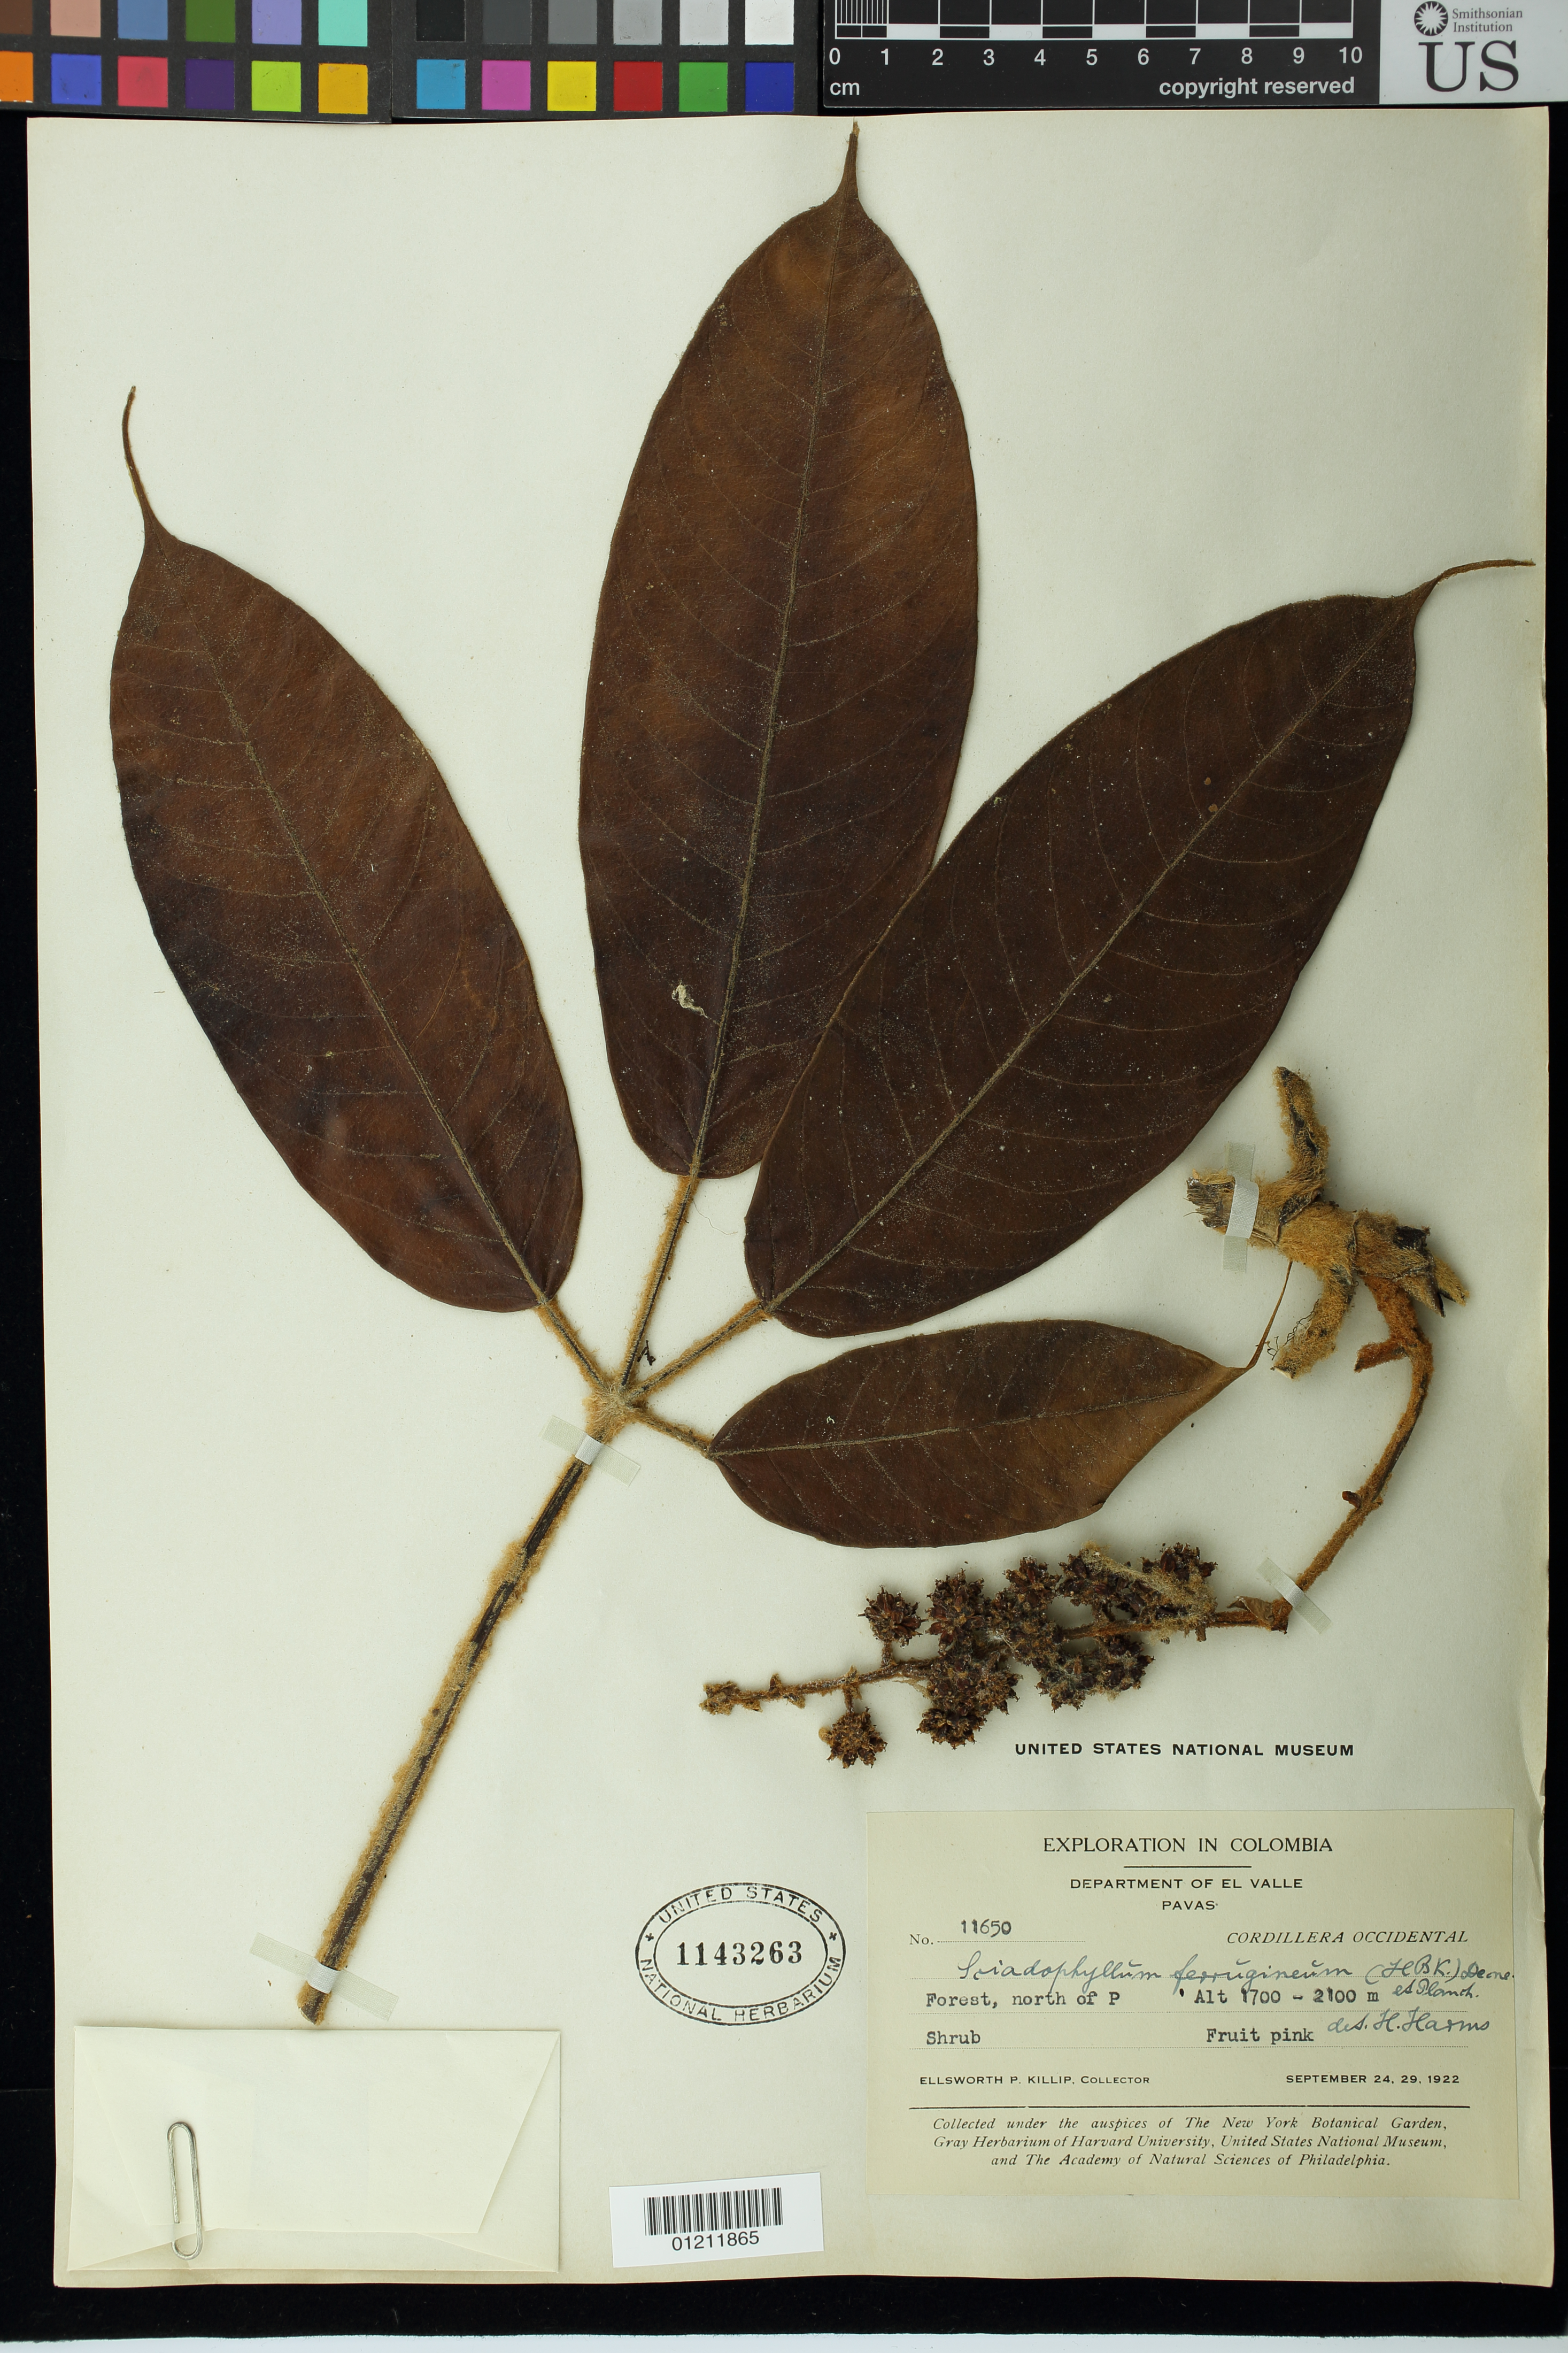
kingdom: Plantae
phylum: Tracheophyta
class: Magnoliopsida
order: Apiales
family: Araliaceae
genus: Schefflera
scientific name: Schefflera ferruginea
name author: (Willd. ex Schult.) Harms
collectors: E. P. Killip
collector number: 11650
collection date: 1922-09-24/1922-09-29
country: Colombia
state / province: Valle del Cauca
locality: Department of El Valle - Pavas. Cordillera Occidental. Forest, north of P.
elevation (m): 1700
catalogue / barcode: US 1143263